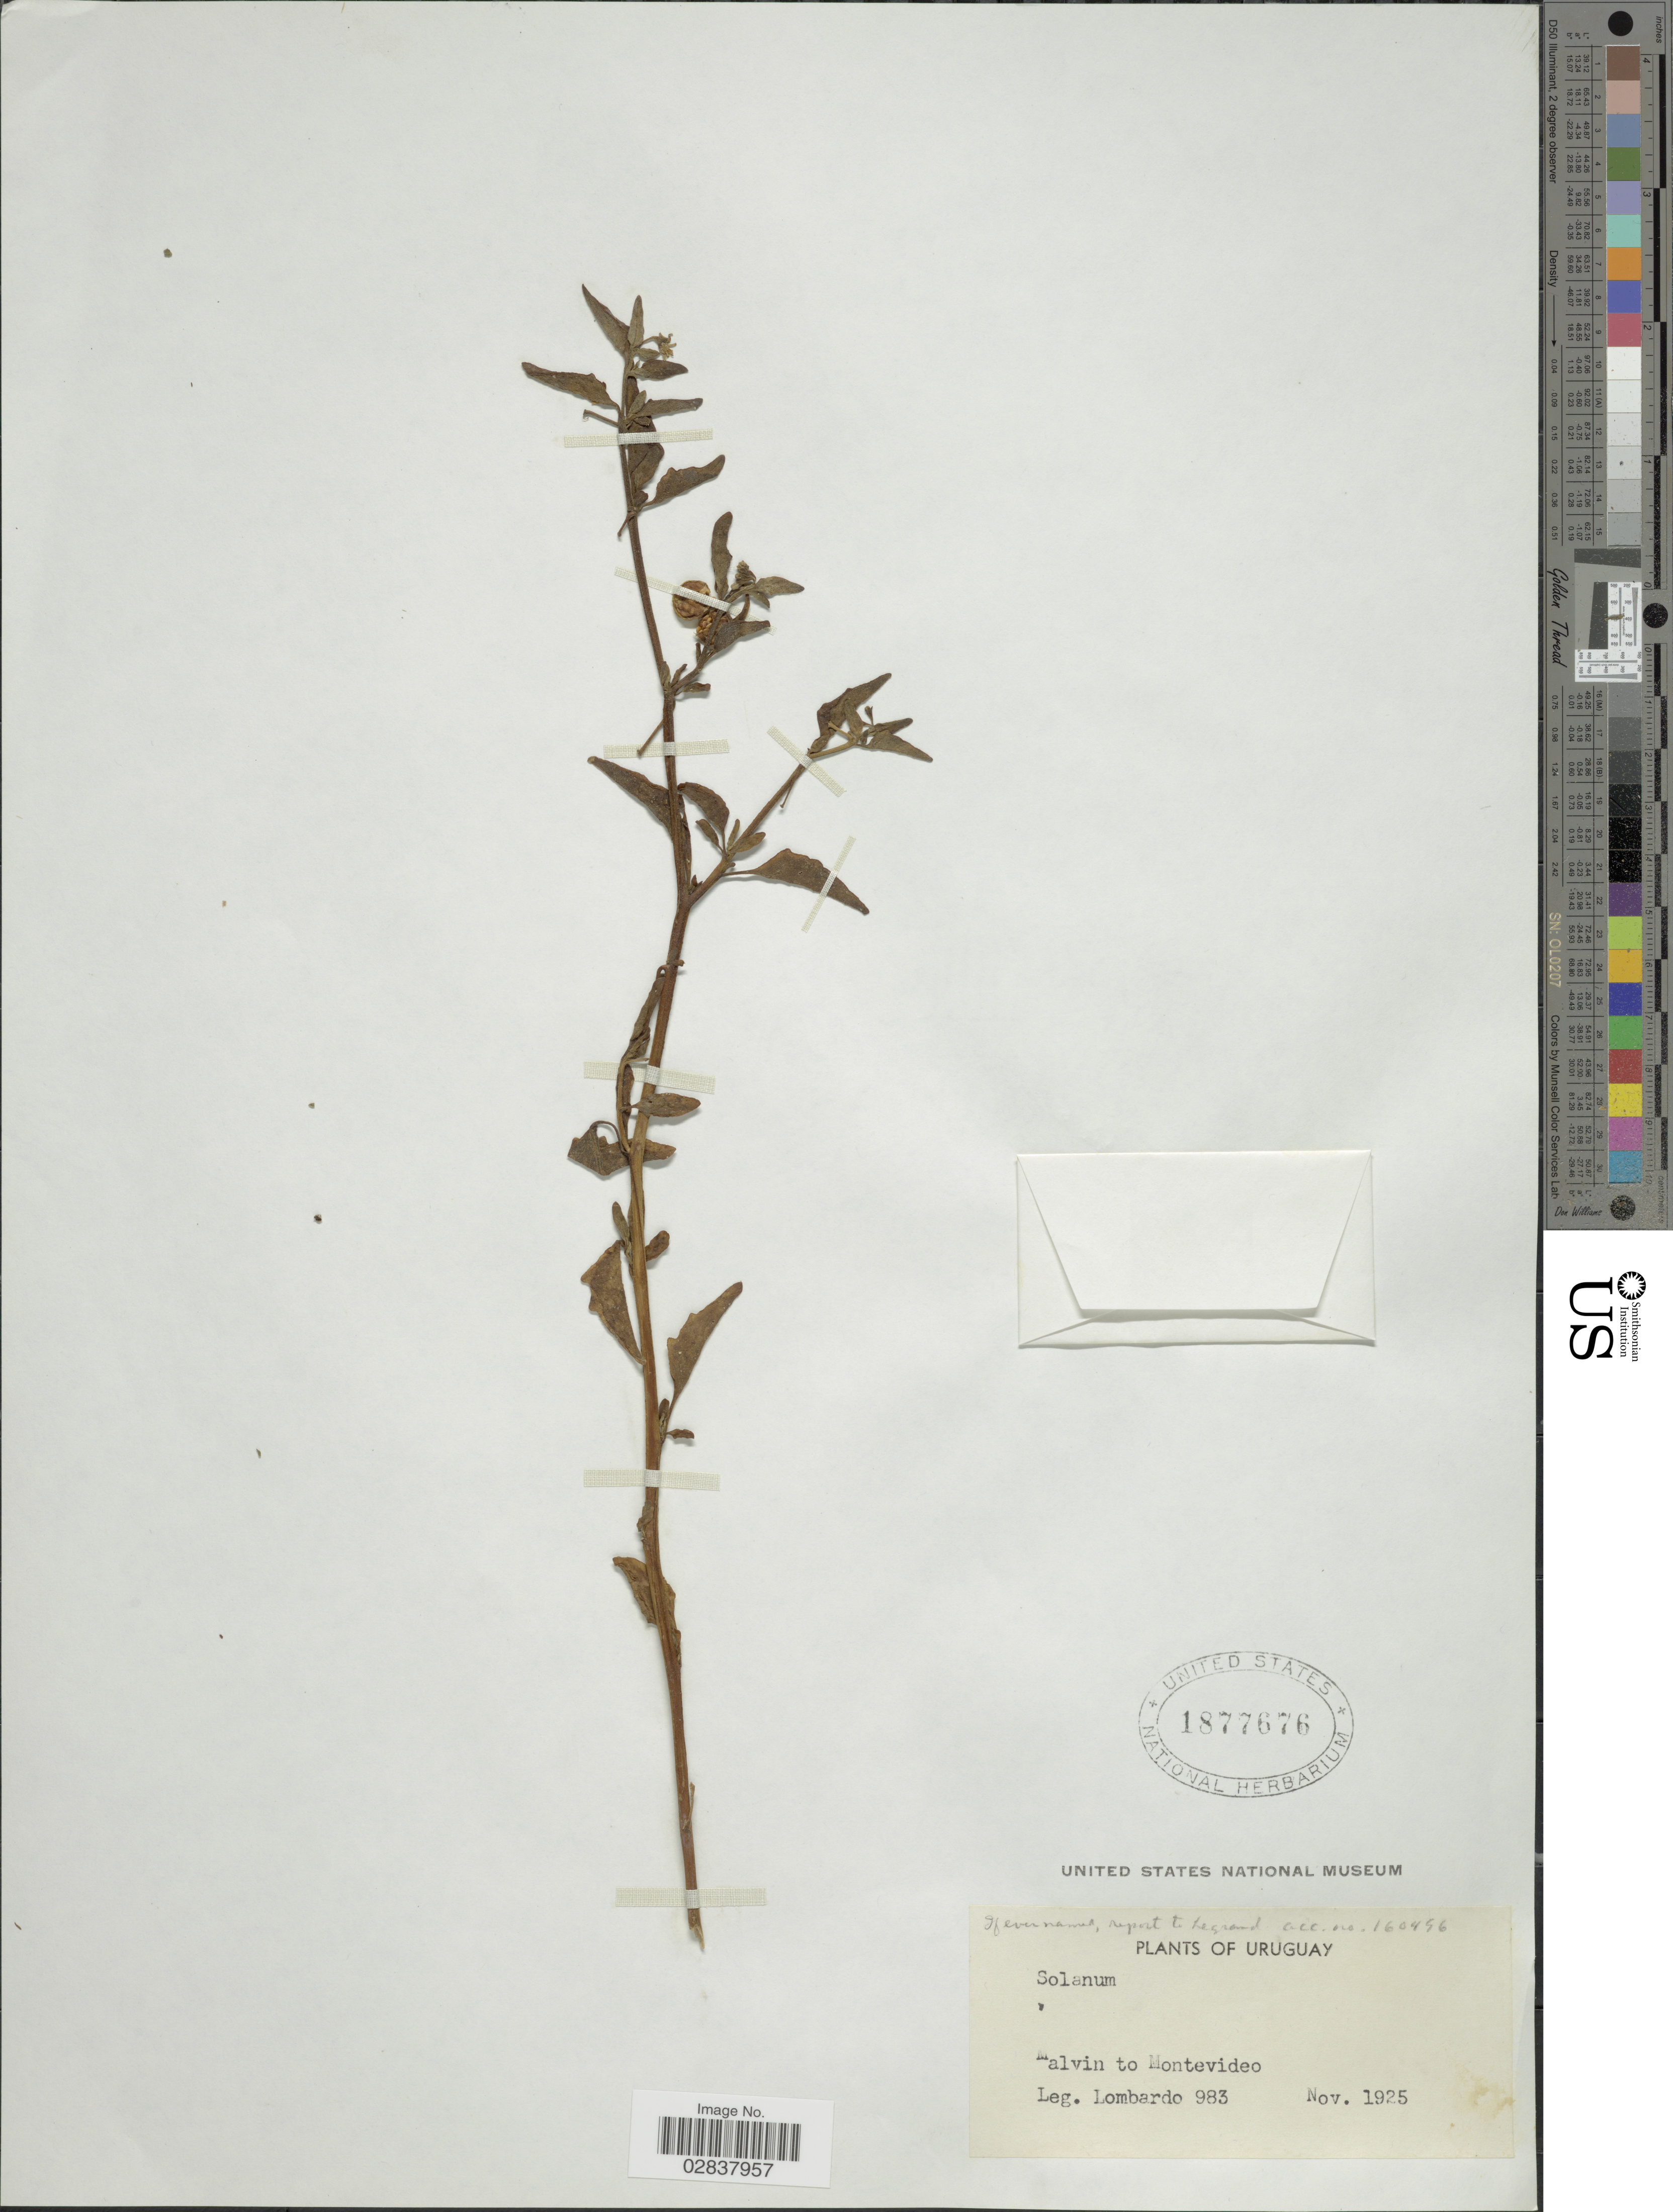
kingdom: Plantae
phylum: Tracheophyta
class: Magnoliopsida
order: Solanales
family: Solanaceae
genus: Solanum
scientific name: Solanum chenopodioides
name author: Lam.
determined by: Knapp, S. D.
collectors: Lombardo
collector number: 983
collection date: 1925-11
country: Uruguay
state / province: Montevideo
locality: Malvin to Montevideo.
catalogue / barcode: US 1877676